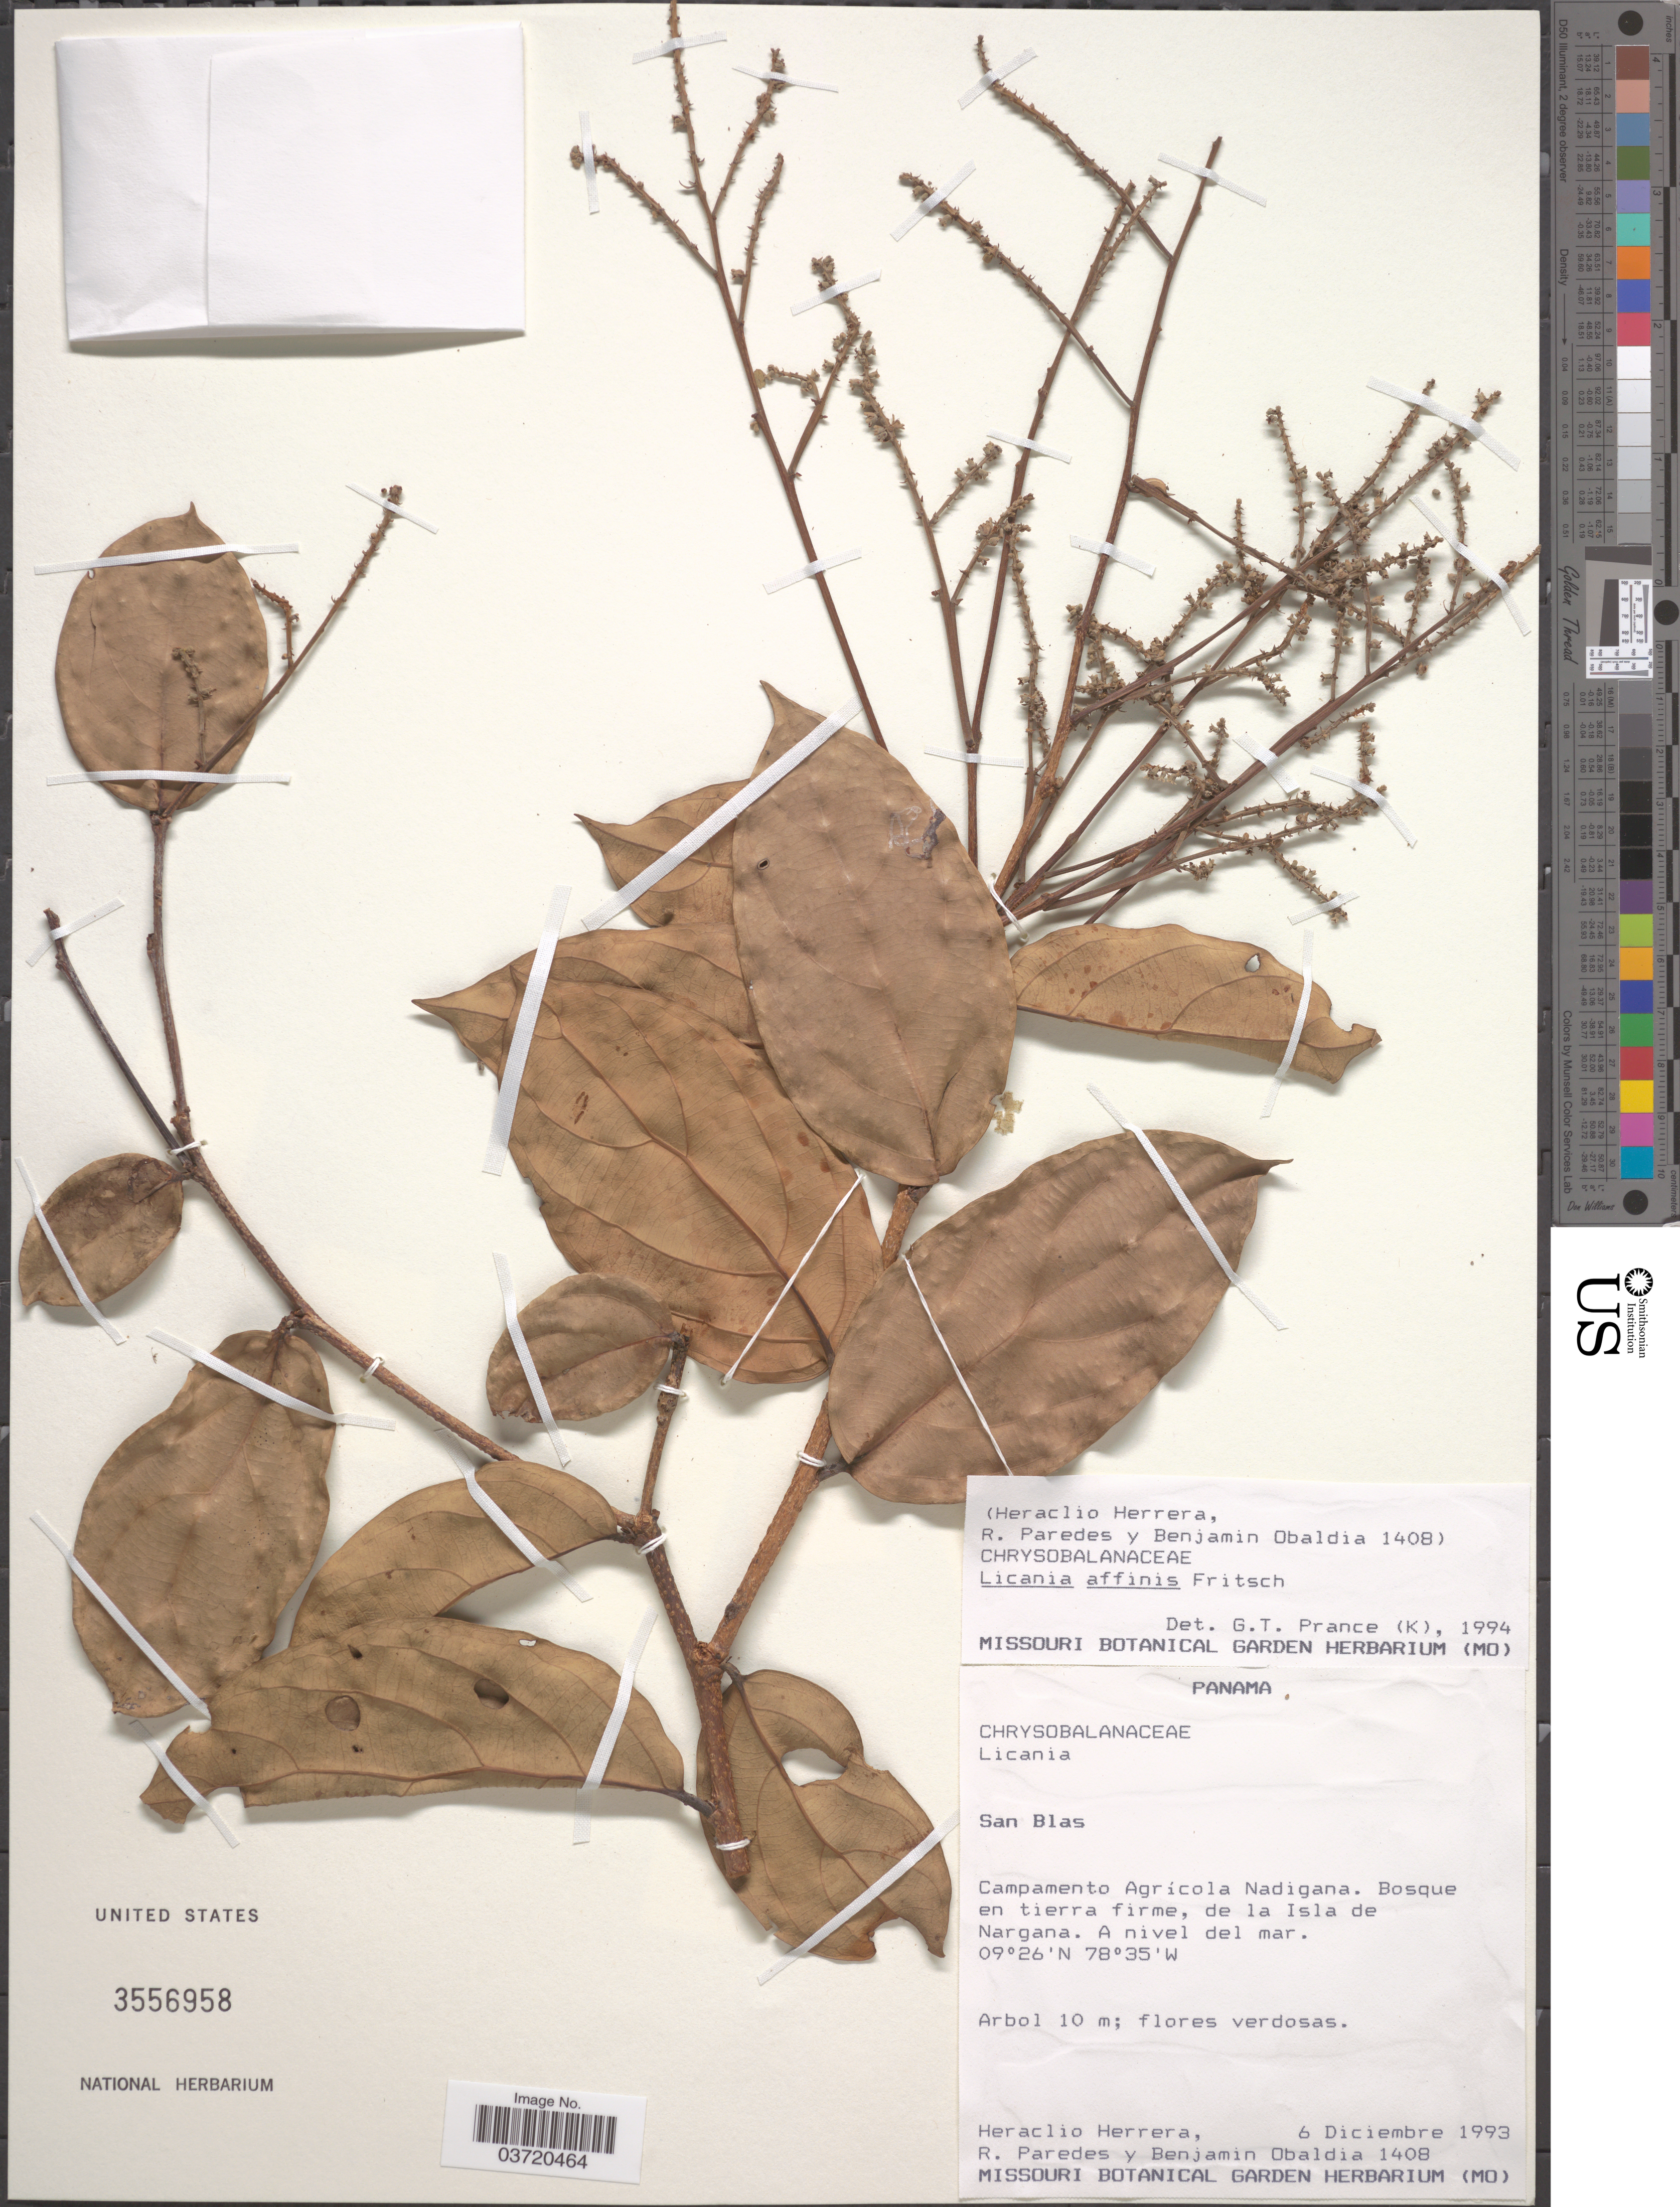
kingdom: Plantae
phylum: Tracheophyta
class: Magnoliopsida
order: Malpighiales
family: Chrysobalanaceae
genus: Licania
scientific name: Licania affinis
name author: Kuntze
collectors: H. Herrera, R. Paredes & B. Obaldia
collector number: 1408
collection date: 1993-12-06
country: Panama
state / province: Kuna Yala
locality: San Blas. Campamento Agrícola Nadigana. Bosque en tierra firme, de la Isla de Nargana.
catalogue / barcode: US 3556958